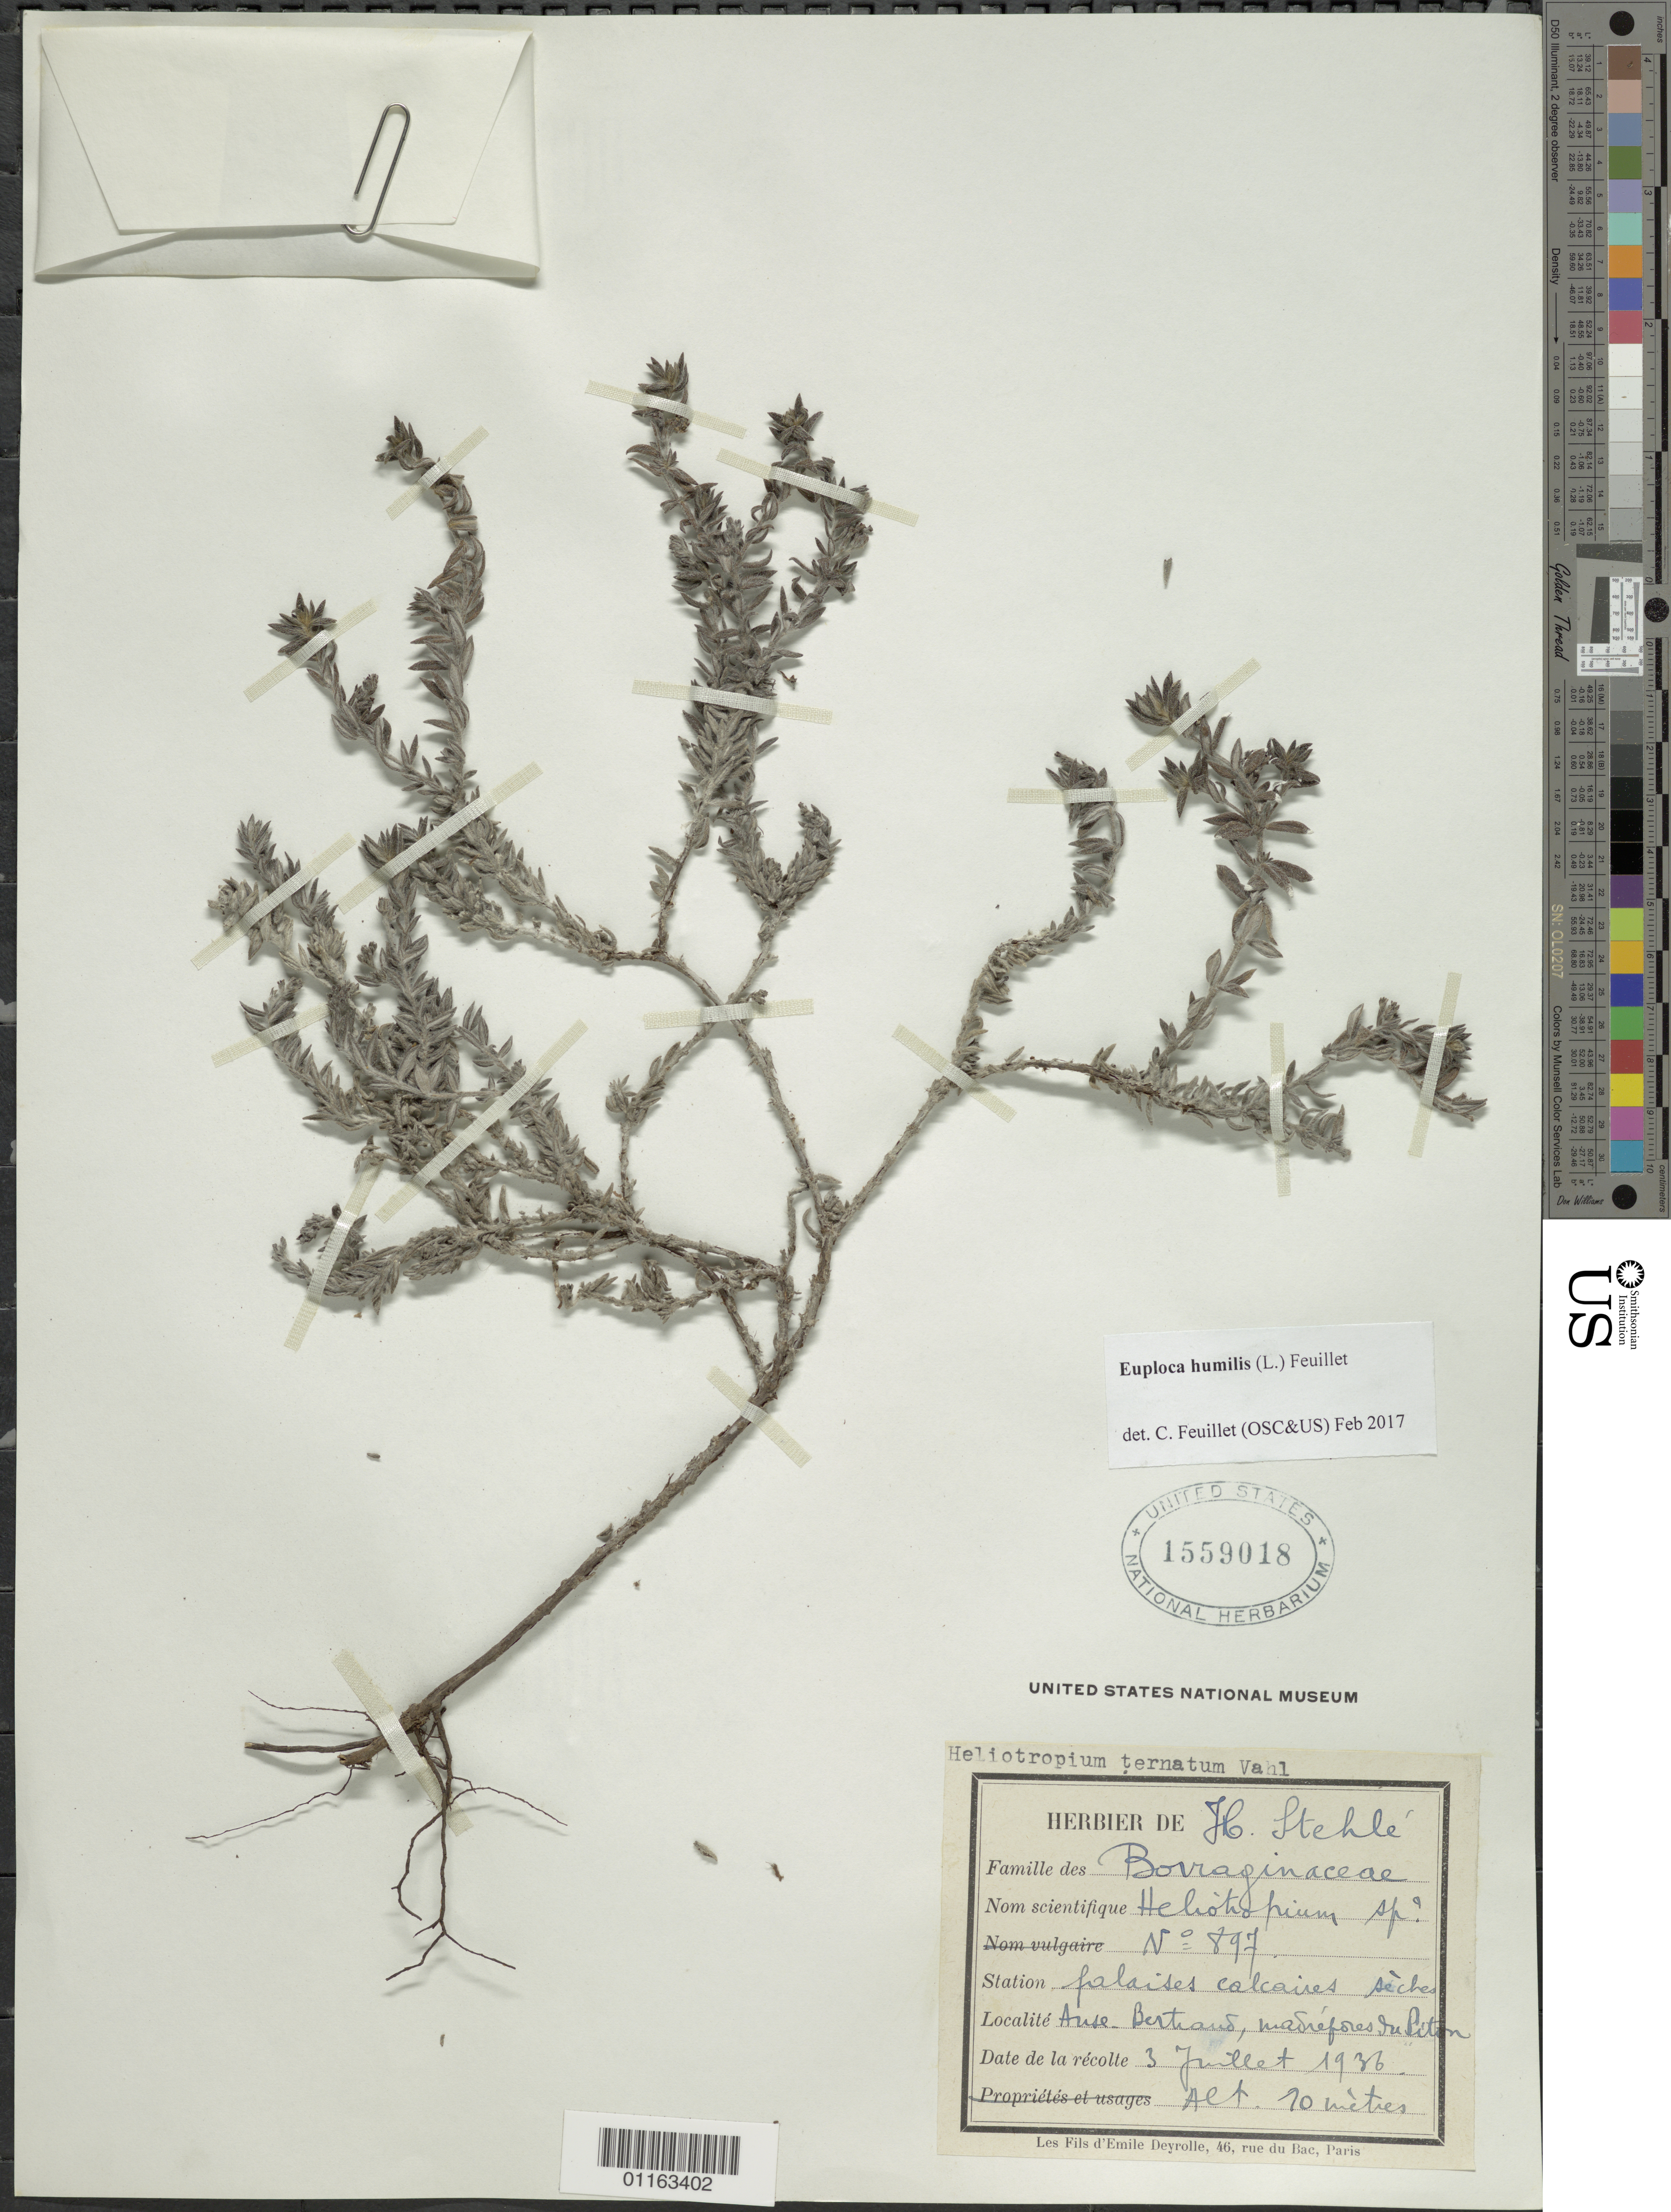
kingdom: Plantae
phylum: Tracheophyta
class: Magnoliopsida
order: Boraginales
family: Heliotropiaceae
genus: Euploca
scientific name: Euploca humilis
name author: (L.) Feuillet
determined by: Feuillet, C.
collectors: H. Stehlé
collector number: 897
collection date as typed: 03 Jul 1936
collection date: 1936-07-03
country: Guadeloupe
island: Leeward Is.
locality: Anse-Bertrand, madréfores du Piton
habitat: Falaises calcaires sèches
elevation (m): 70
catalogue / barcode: US 1559018